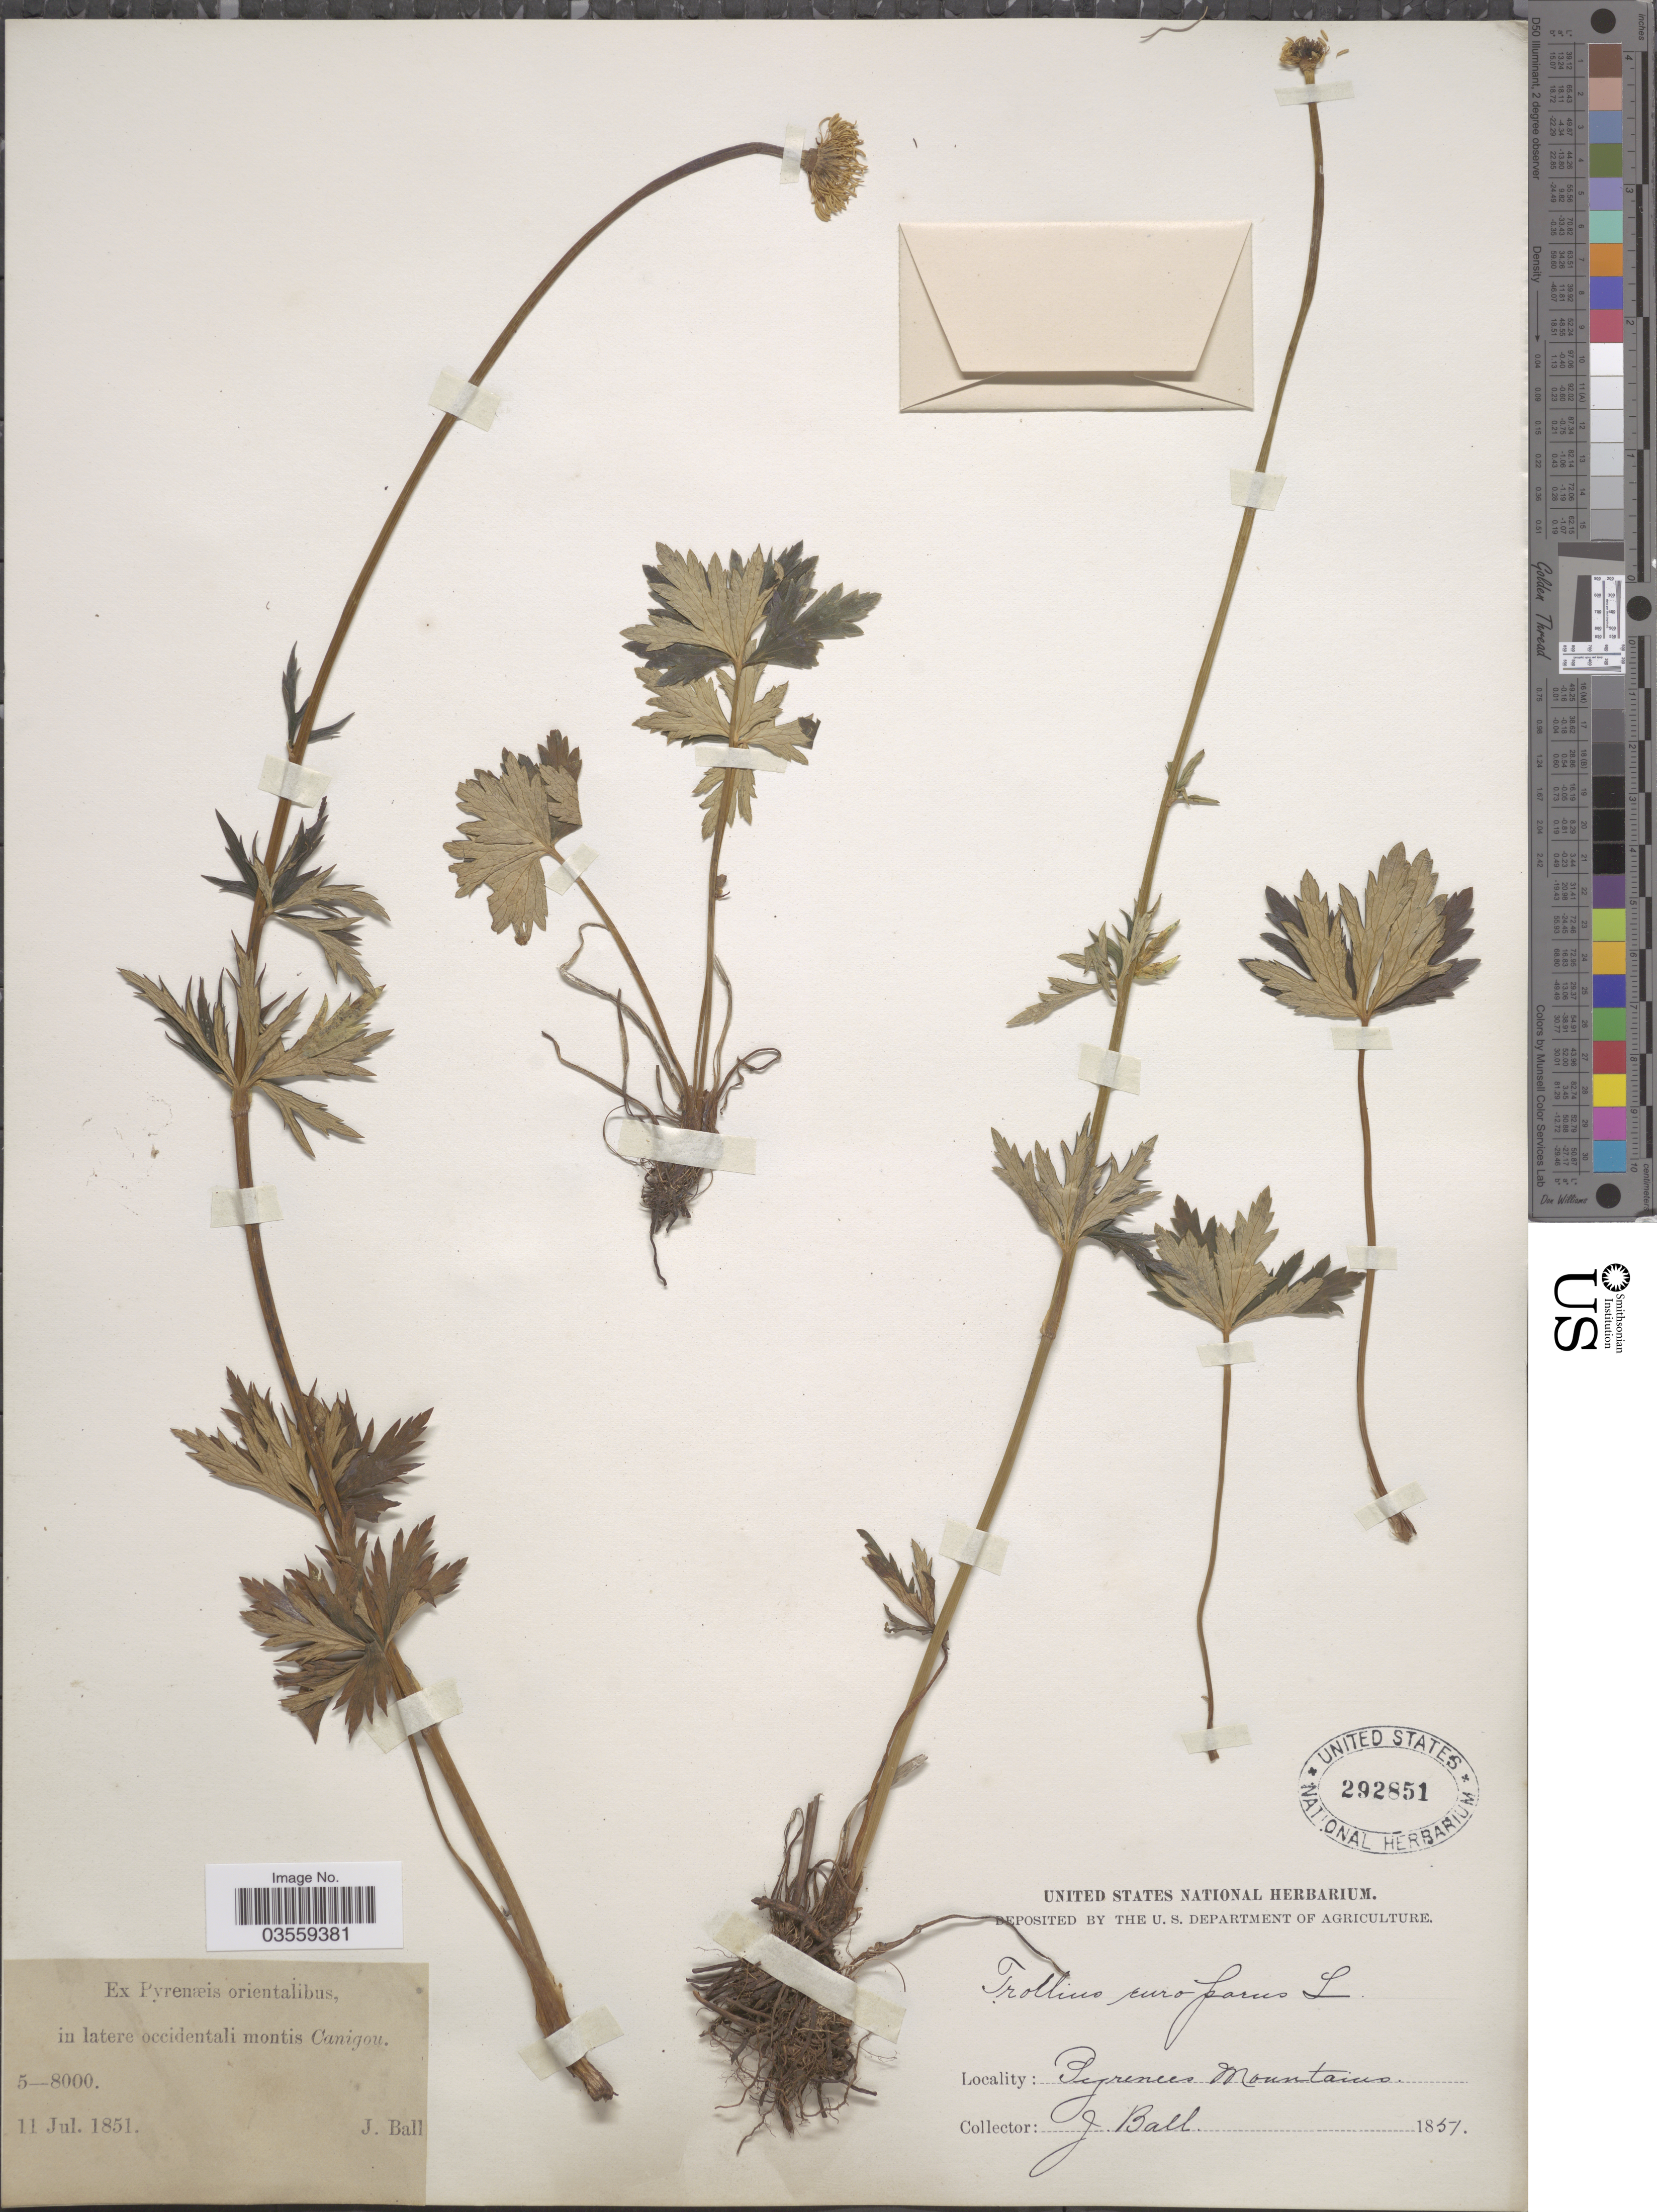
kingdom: Plantae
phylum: Tracheophyta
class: Magnoliopsida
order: Ranunculales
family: Ranunculaceae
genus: Trollius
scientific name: Trollius europaeus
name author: L.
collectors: J. Ball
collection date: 1851-07-11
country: France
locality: Pyrenees Mountains. Ex Pyrenæis orientalibus, in latere occidentali montis Canigou.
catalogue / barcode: US 292851